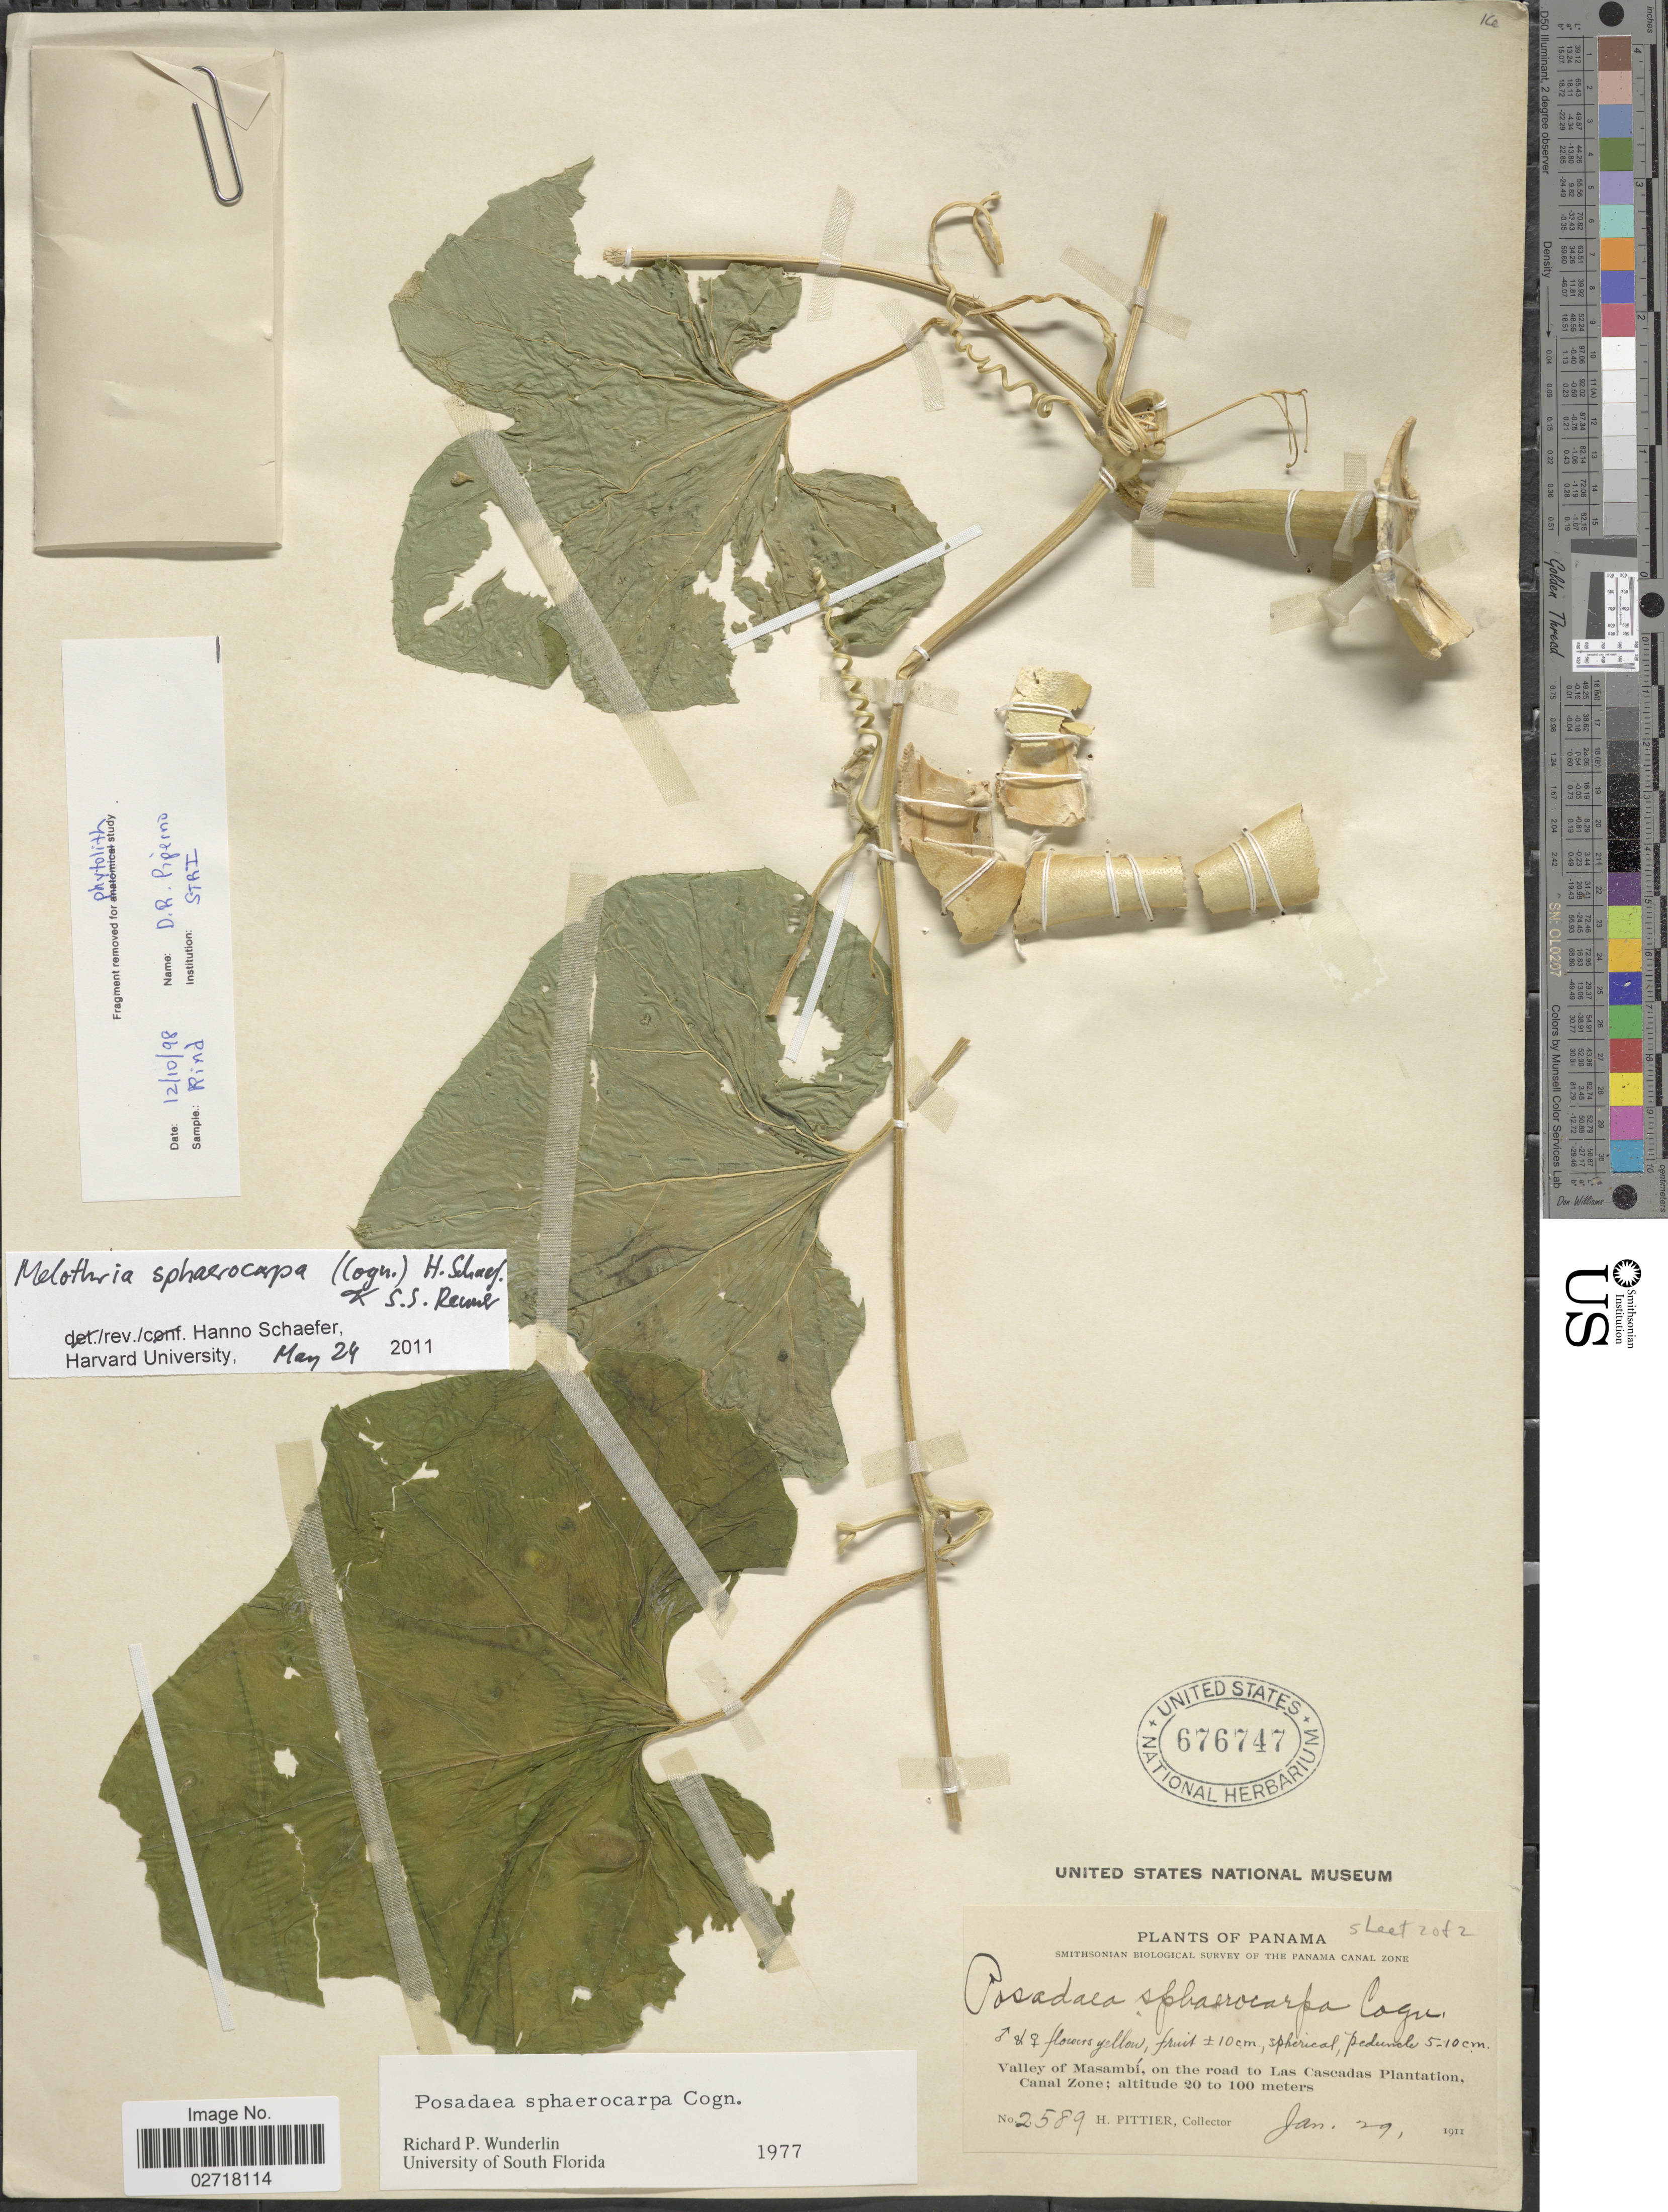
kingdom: Plantae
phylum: Tracheophyta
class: Magnoliopsida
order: Cucurbitales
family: Cucurbitaceae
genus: Melothria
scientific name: Melothria sphaerocarpa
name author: (Cogn.) H. Schaef. & S.S. Renner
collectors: H. F. Pittier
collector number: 2589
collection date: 1911-01-29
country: Panama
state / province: Colón / Panamá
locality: Valley of Msambi, on the road to Las Cascades Plantation, Canal Zone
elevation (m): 20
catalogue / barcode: US 676747